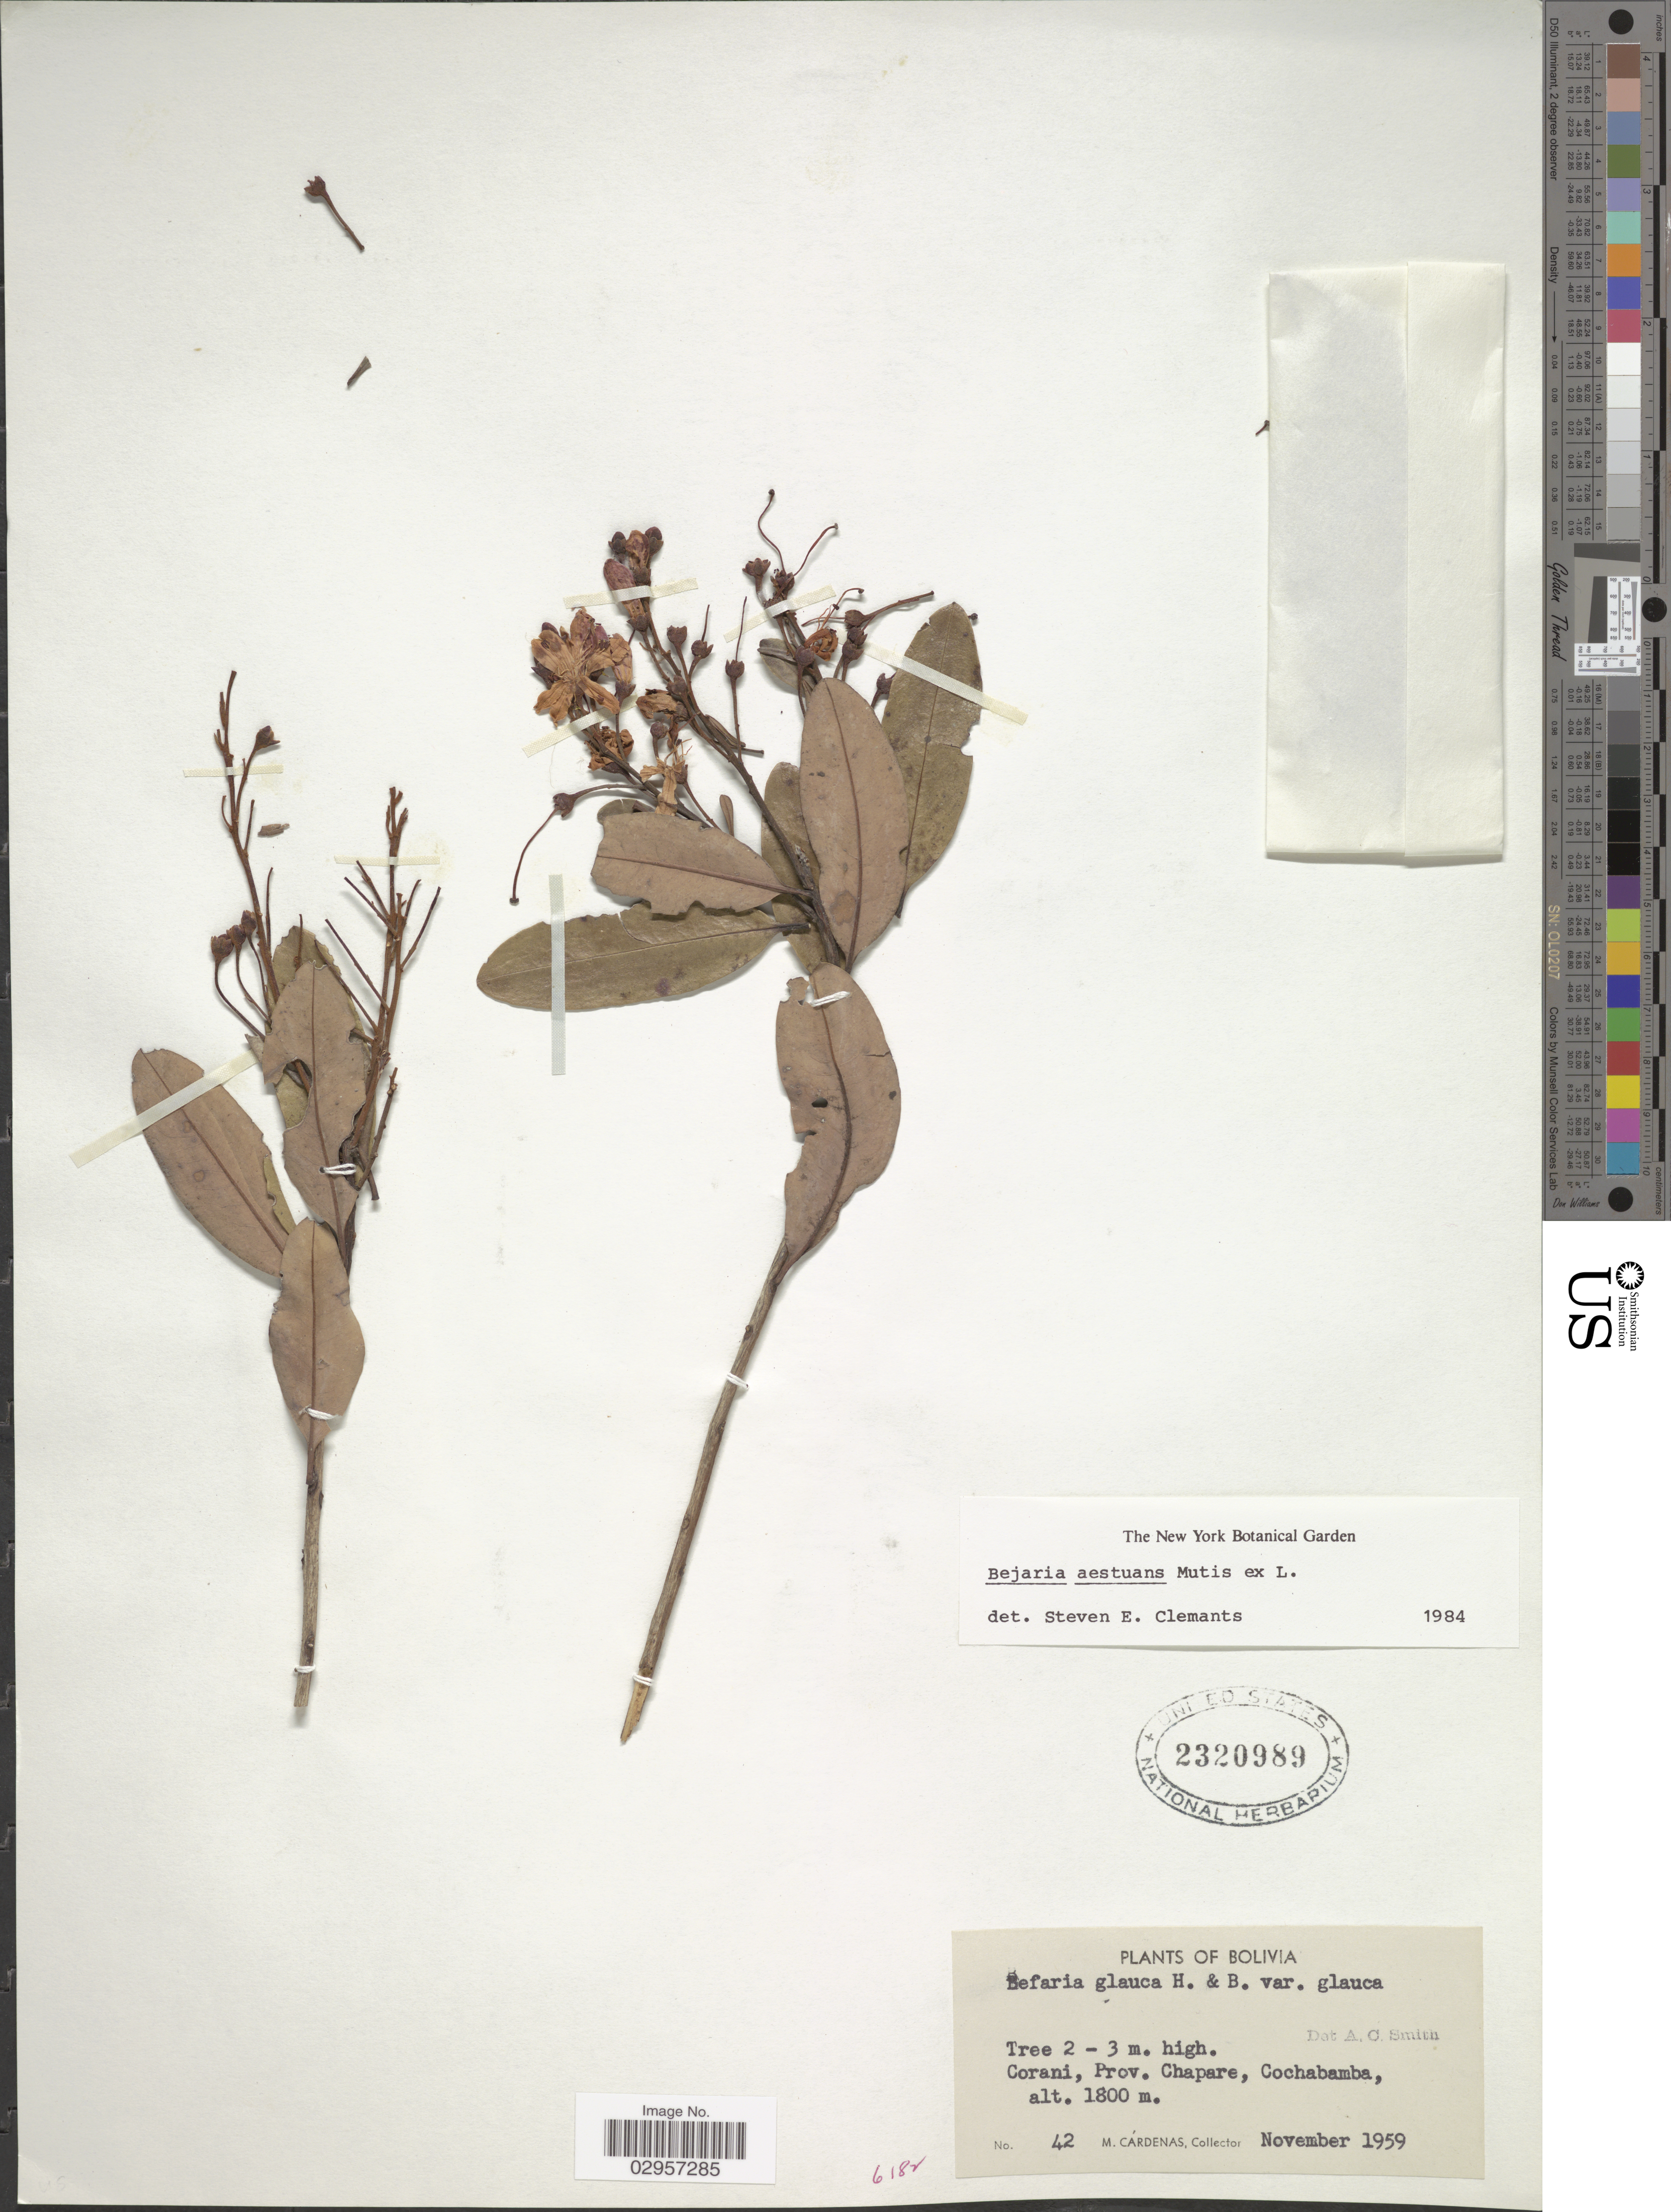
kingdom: Plantae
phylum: Tracheophyta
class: Magnoliopsida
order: Ericales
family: Ericaceae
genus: Befaria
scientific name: Befaria aestuans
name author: Mutis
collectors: M. Cárdenas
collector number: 42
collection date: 1959-11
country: Bolivia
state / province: Cochabamba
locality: Corani, Prov. Chapare, Cochabamba.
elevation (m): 1800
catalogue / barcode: US 2320989